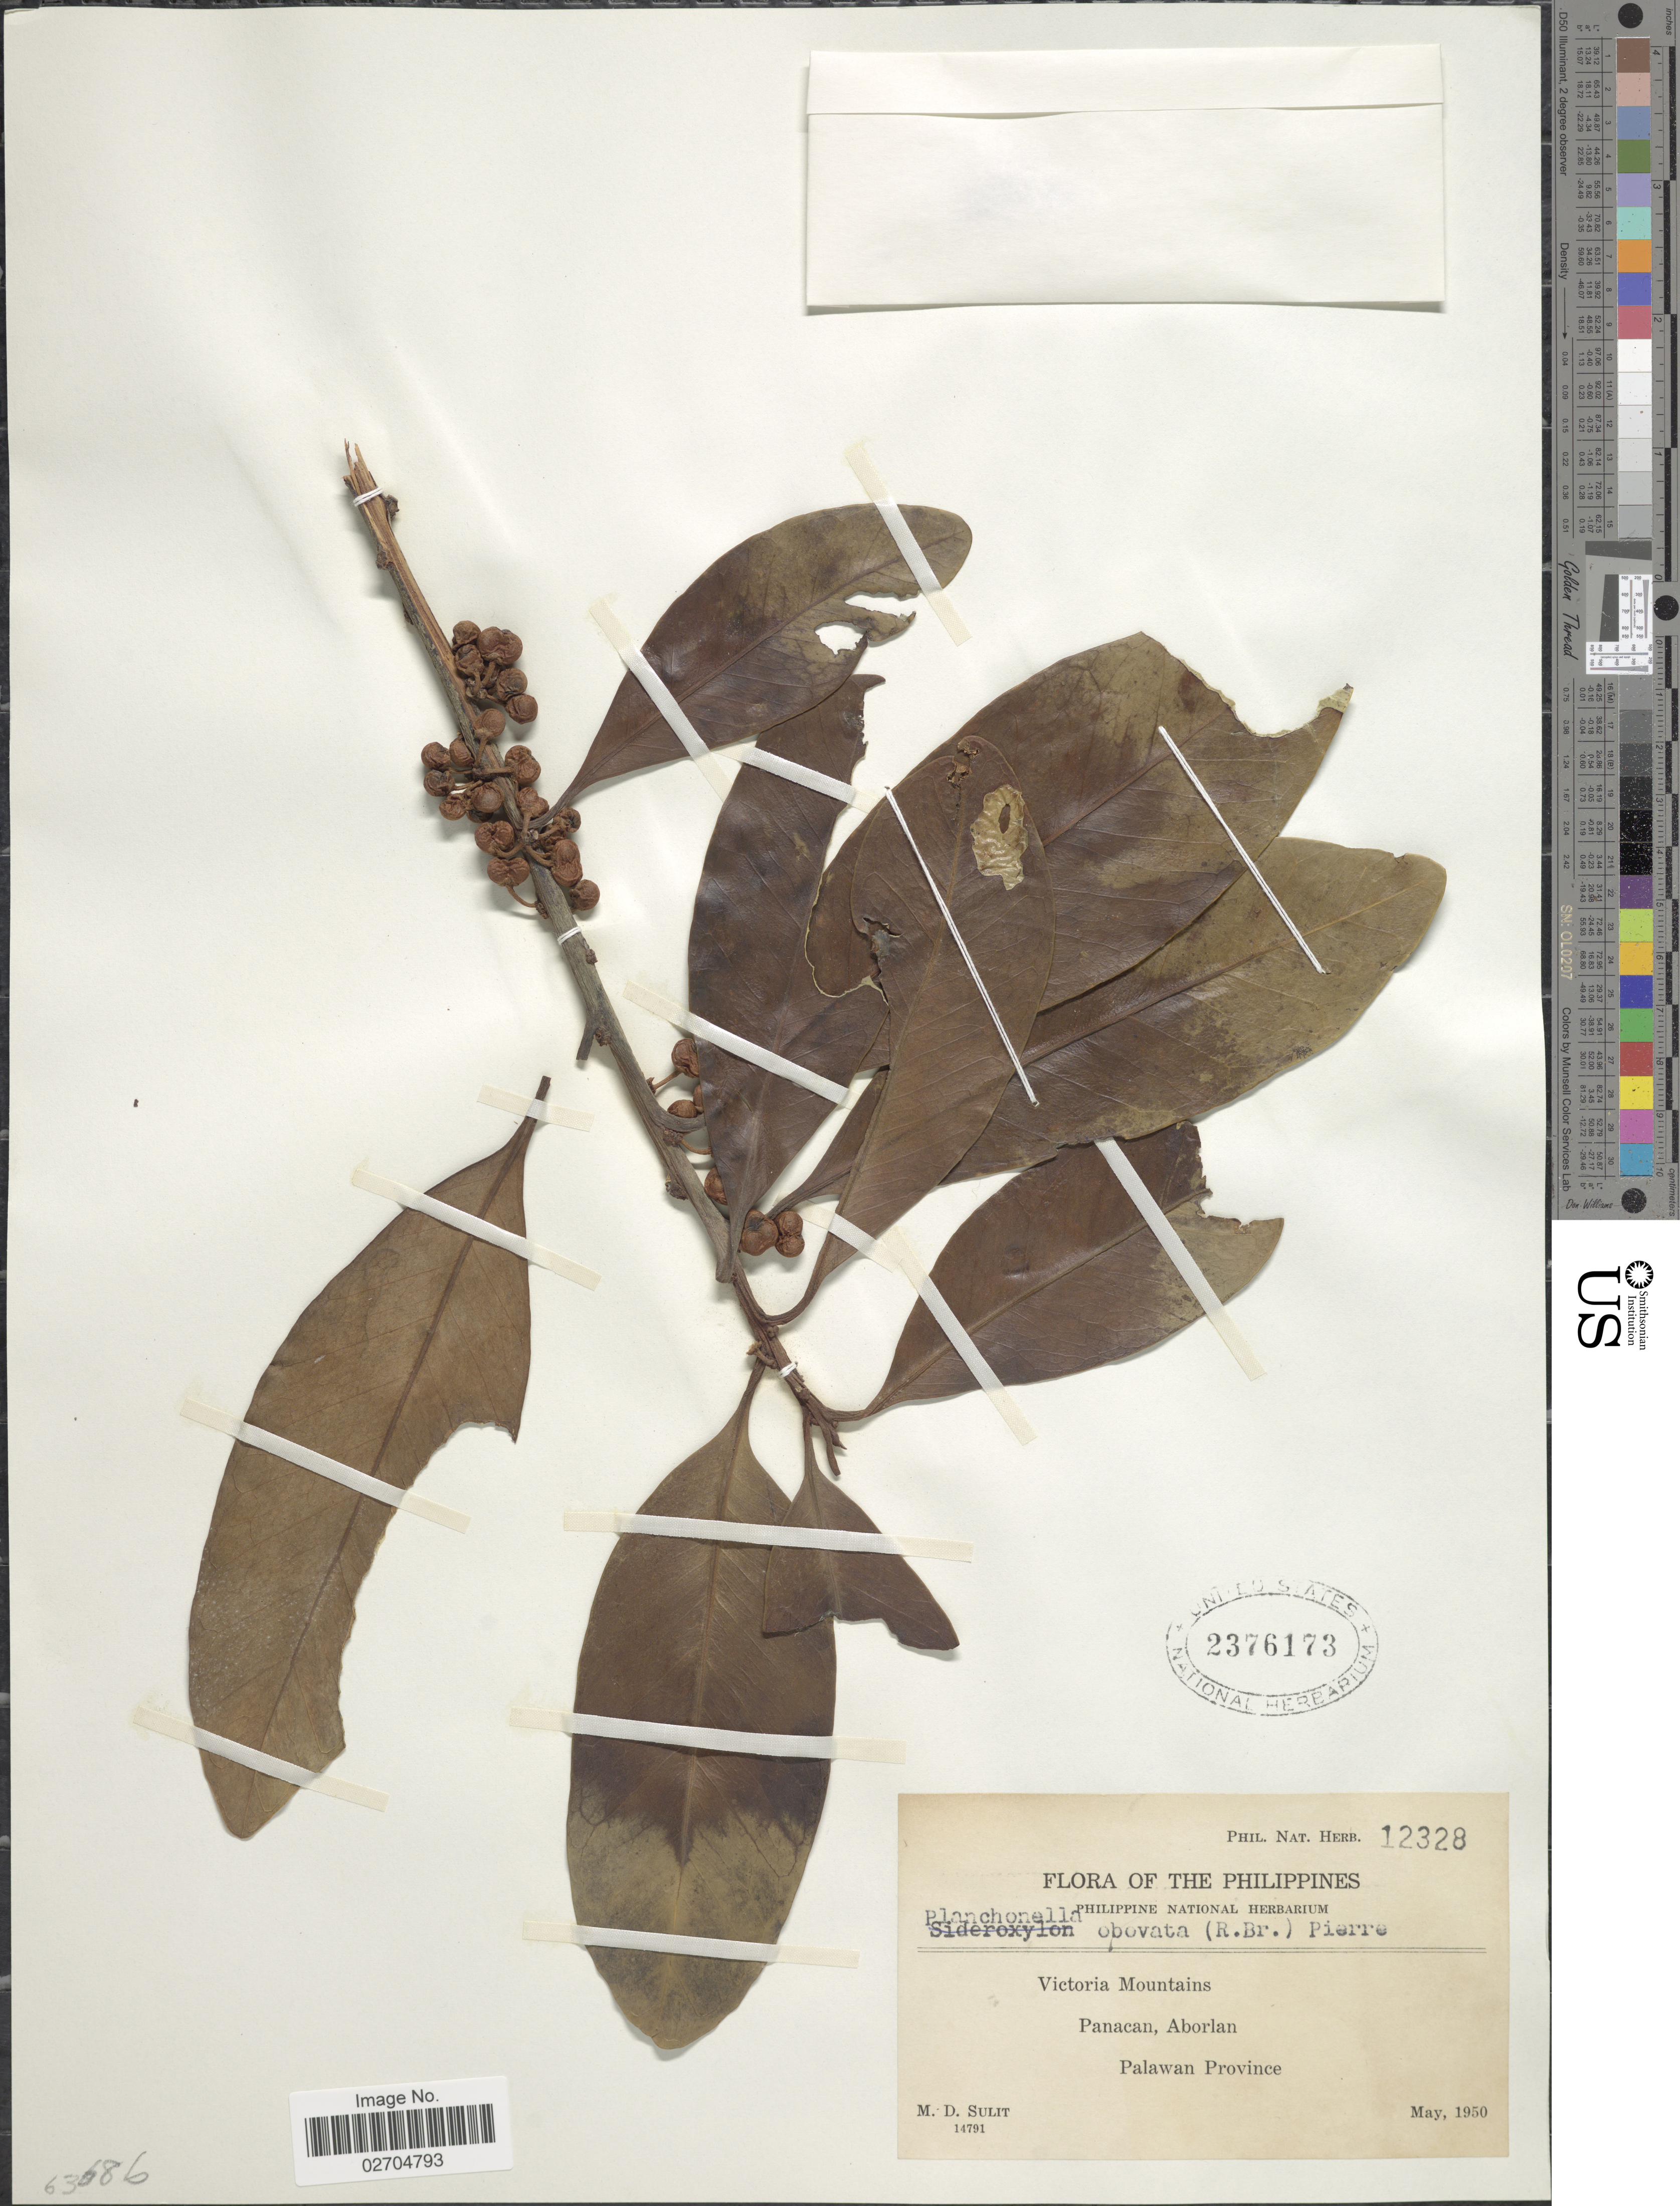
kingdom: Plantae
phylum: Tracheophyta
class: Magnoliopsida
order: Ericales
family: Sapotaceae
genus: Planchonella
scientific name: Planchonella obovata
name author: (R. Br.) Pierre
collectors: M. Sulit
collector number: Phil. Nat. Herb. 12328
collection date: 1950-05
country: Philippines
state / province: Mimaropa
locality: Victoria Mountains. Panacan, Aborlan. Palawan Province.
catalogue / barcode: US 2376173